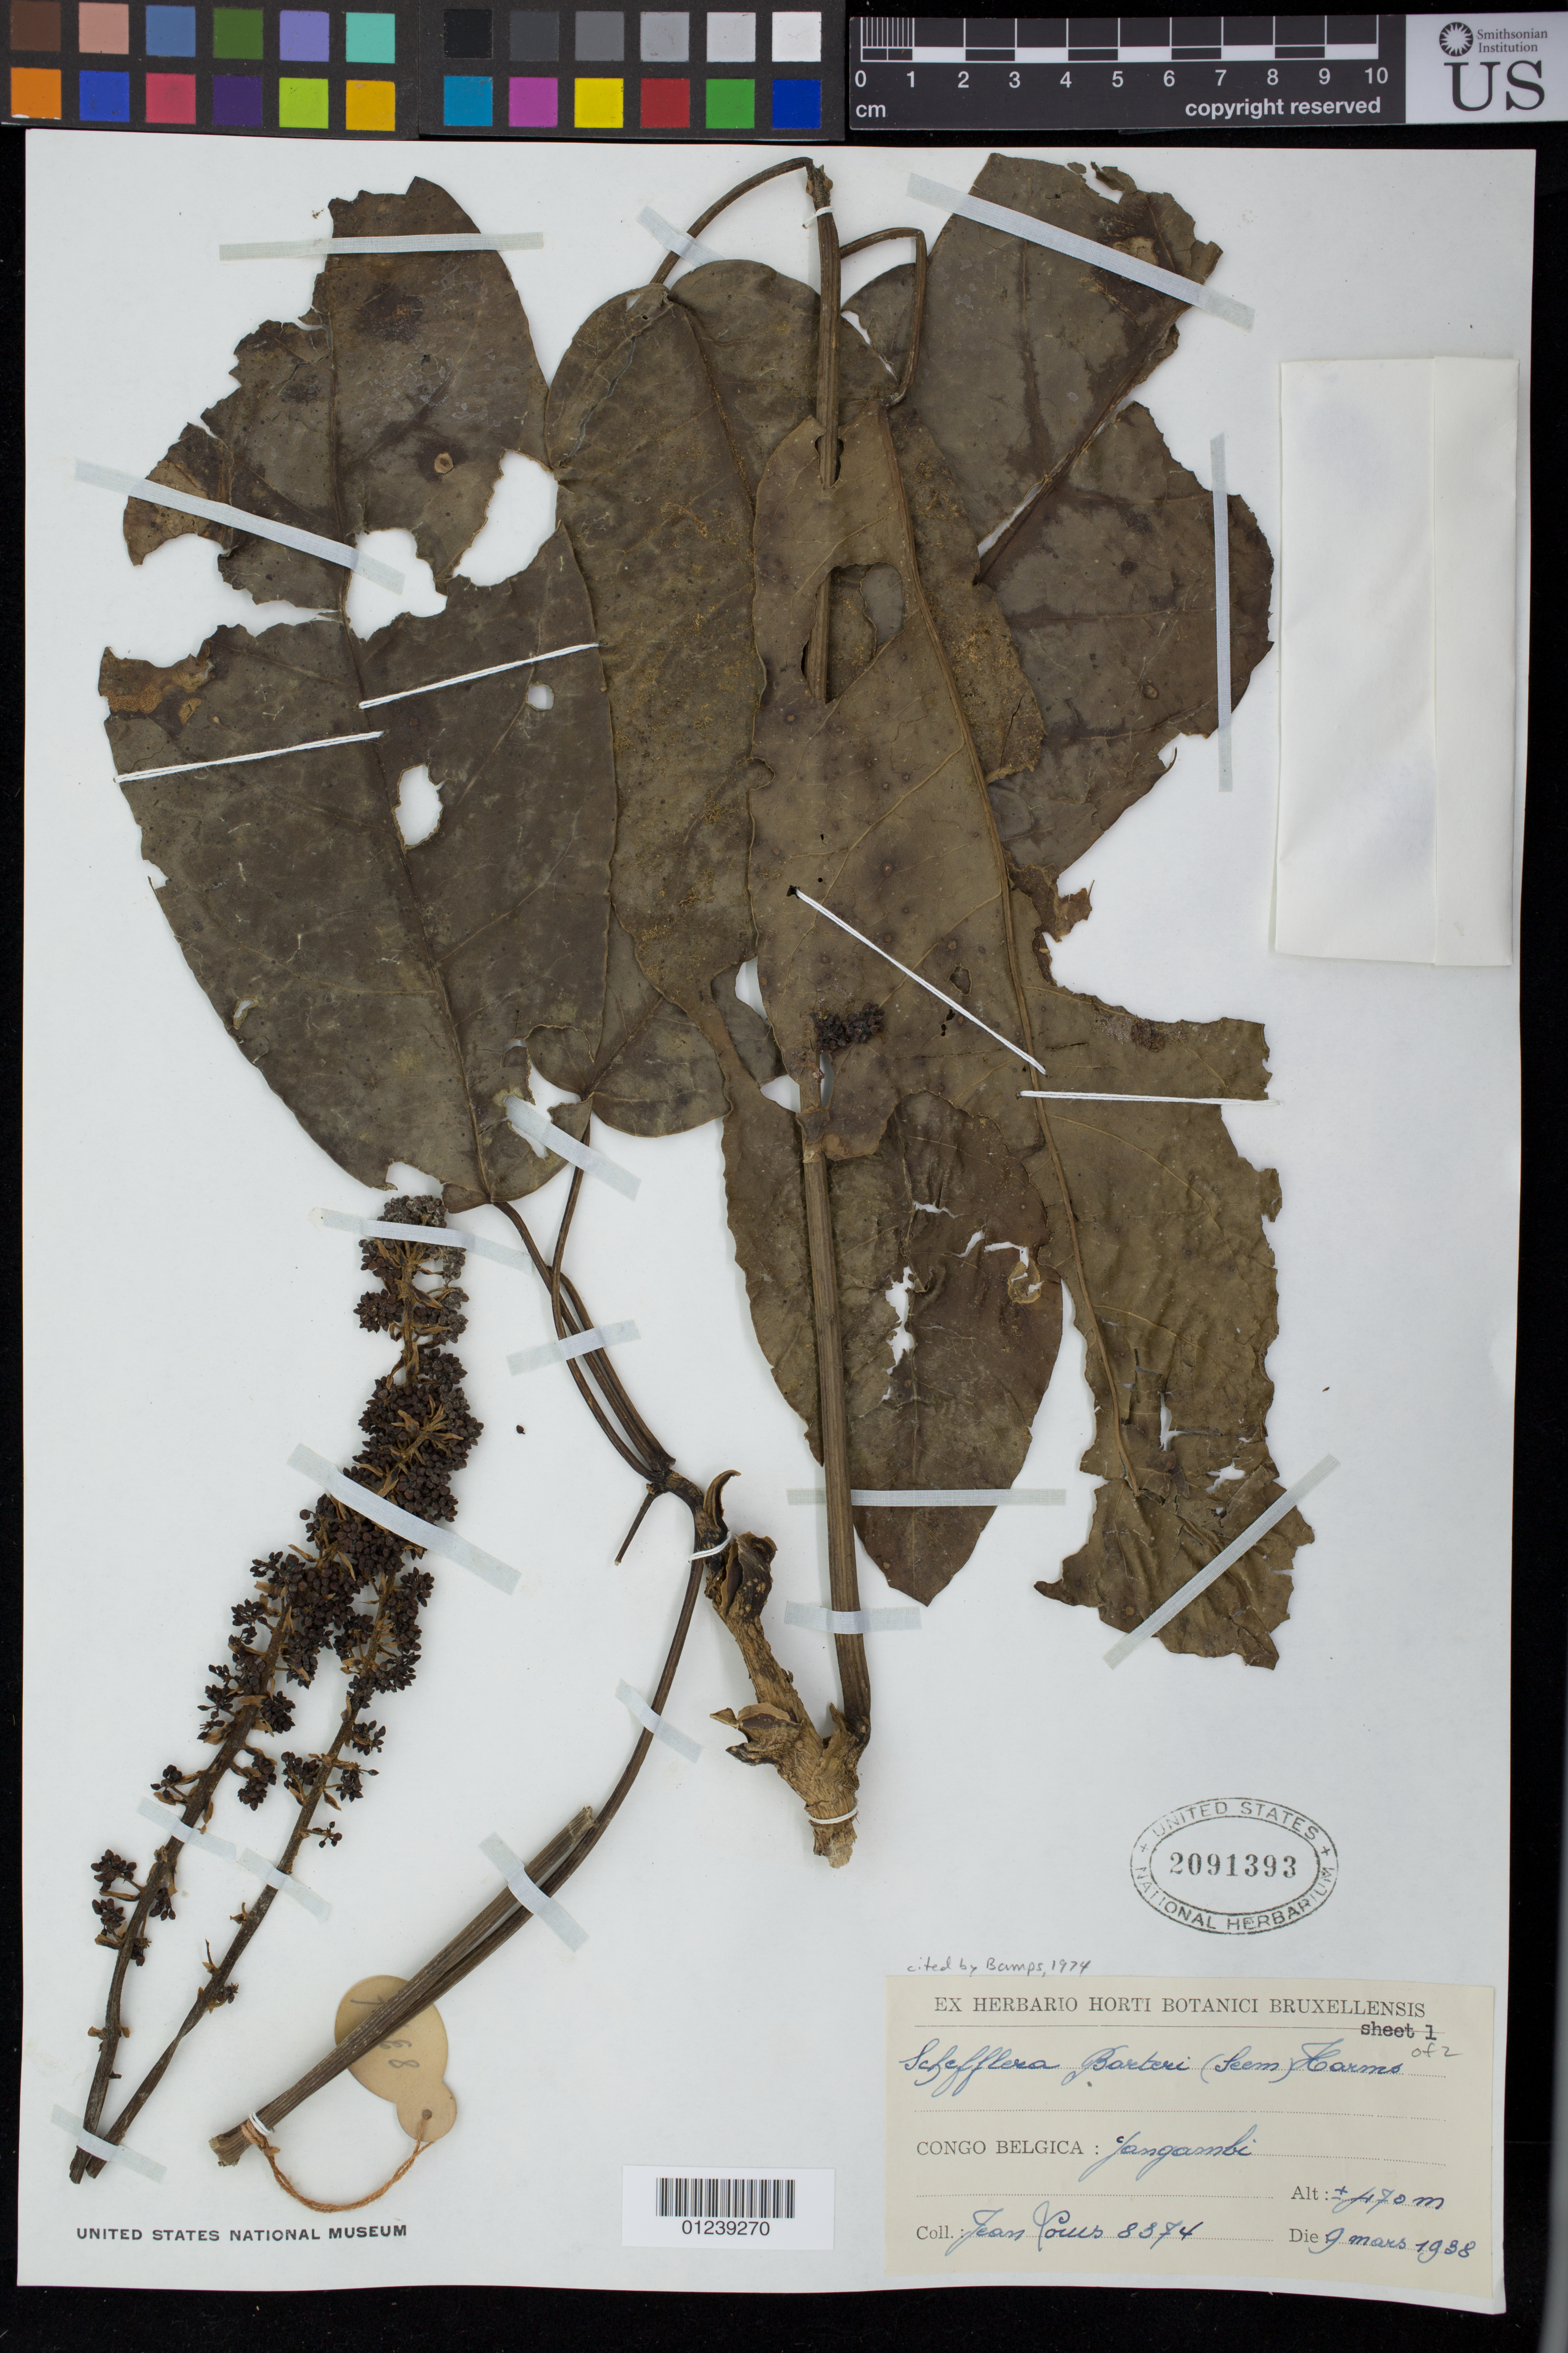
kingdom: Plantae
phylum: Tracheophyta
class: Magnoliopsida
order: Apiales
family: Araliaceae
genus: Schefflera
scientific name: Schefflera barteri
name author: (Seeman) Harms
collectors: J. Louis & J. Louis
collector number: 8054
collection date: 1938-03-09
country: Congo, Democratic Republic of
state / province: Kasai-Oriental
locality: Congo Belgica: Yangambi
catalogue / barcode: US 2091393